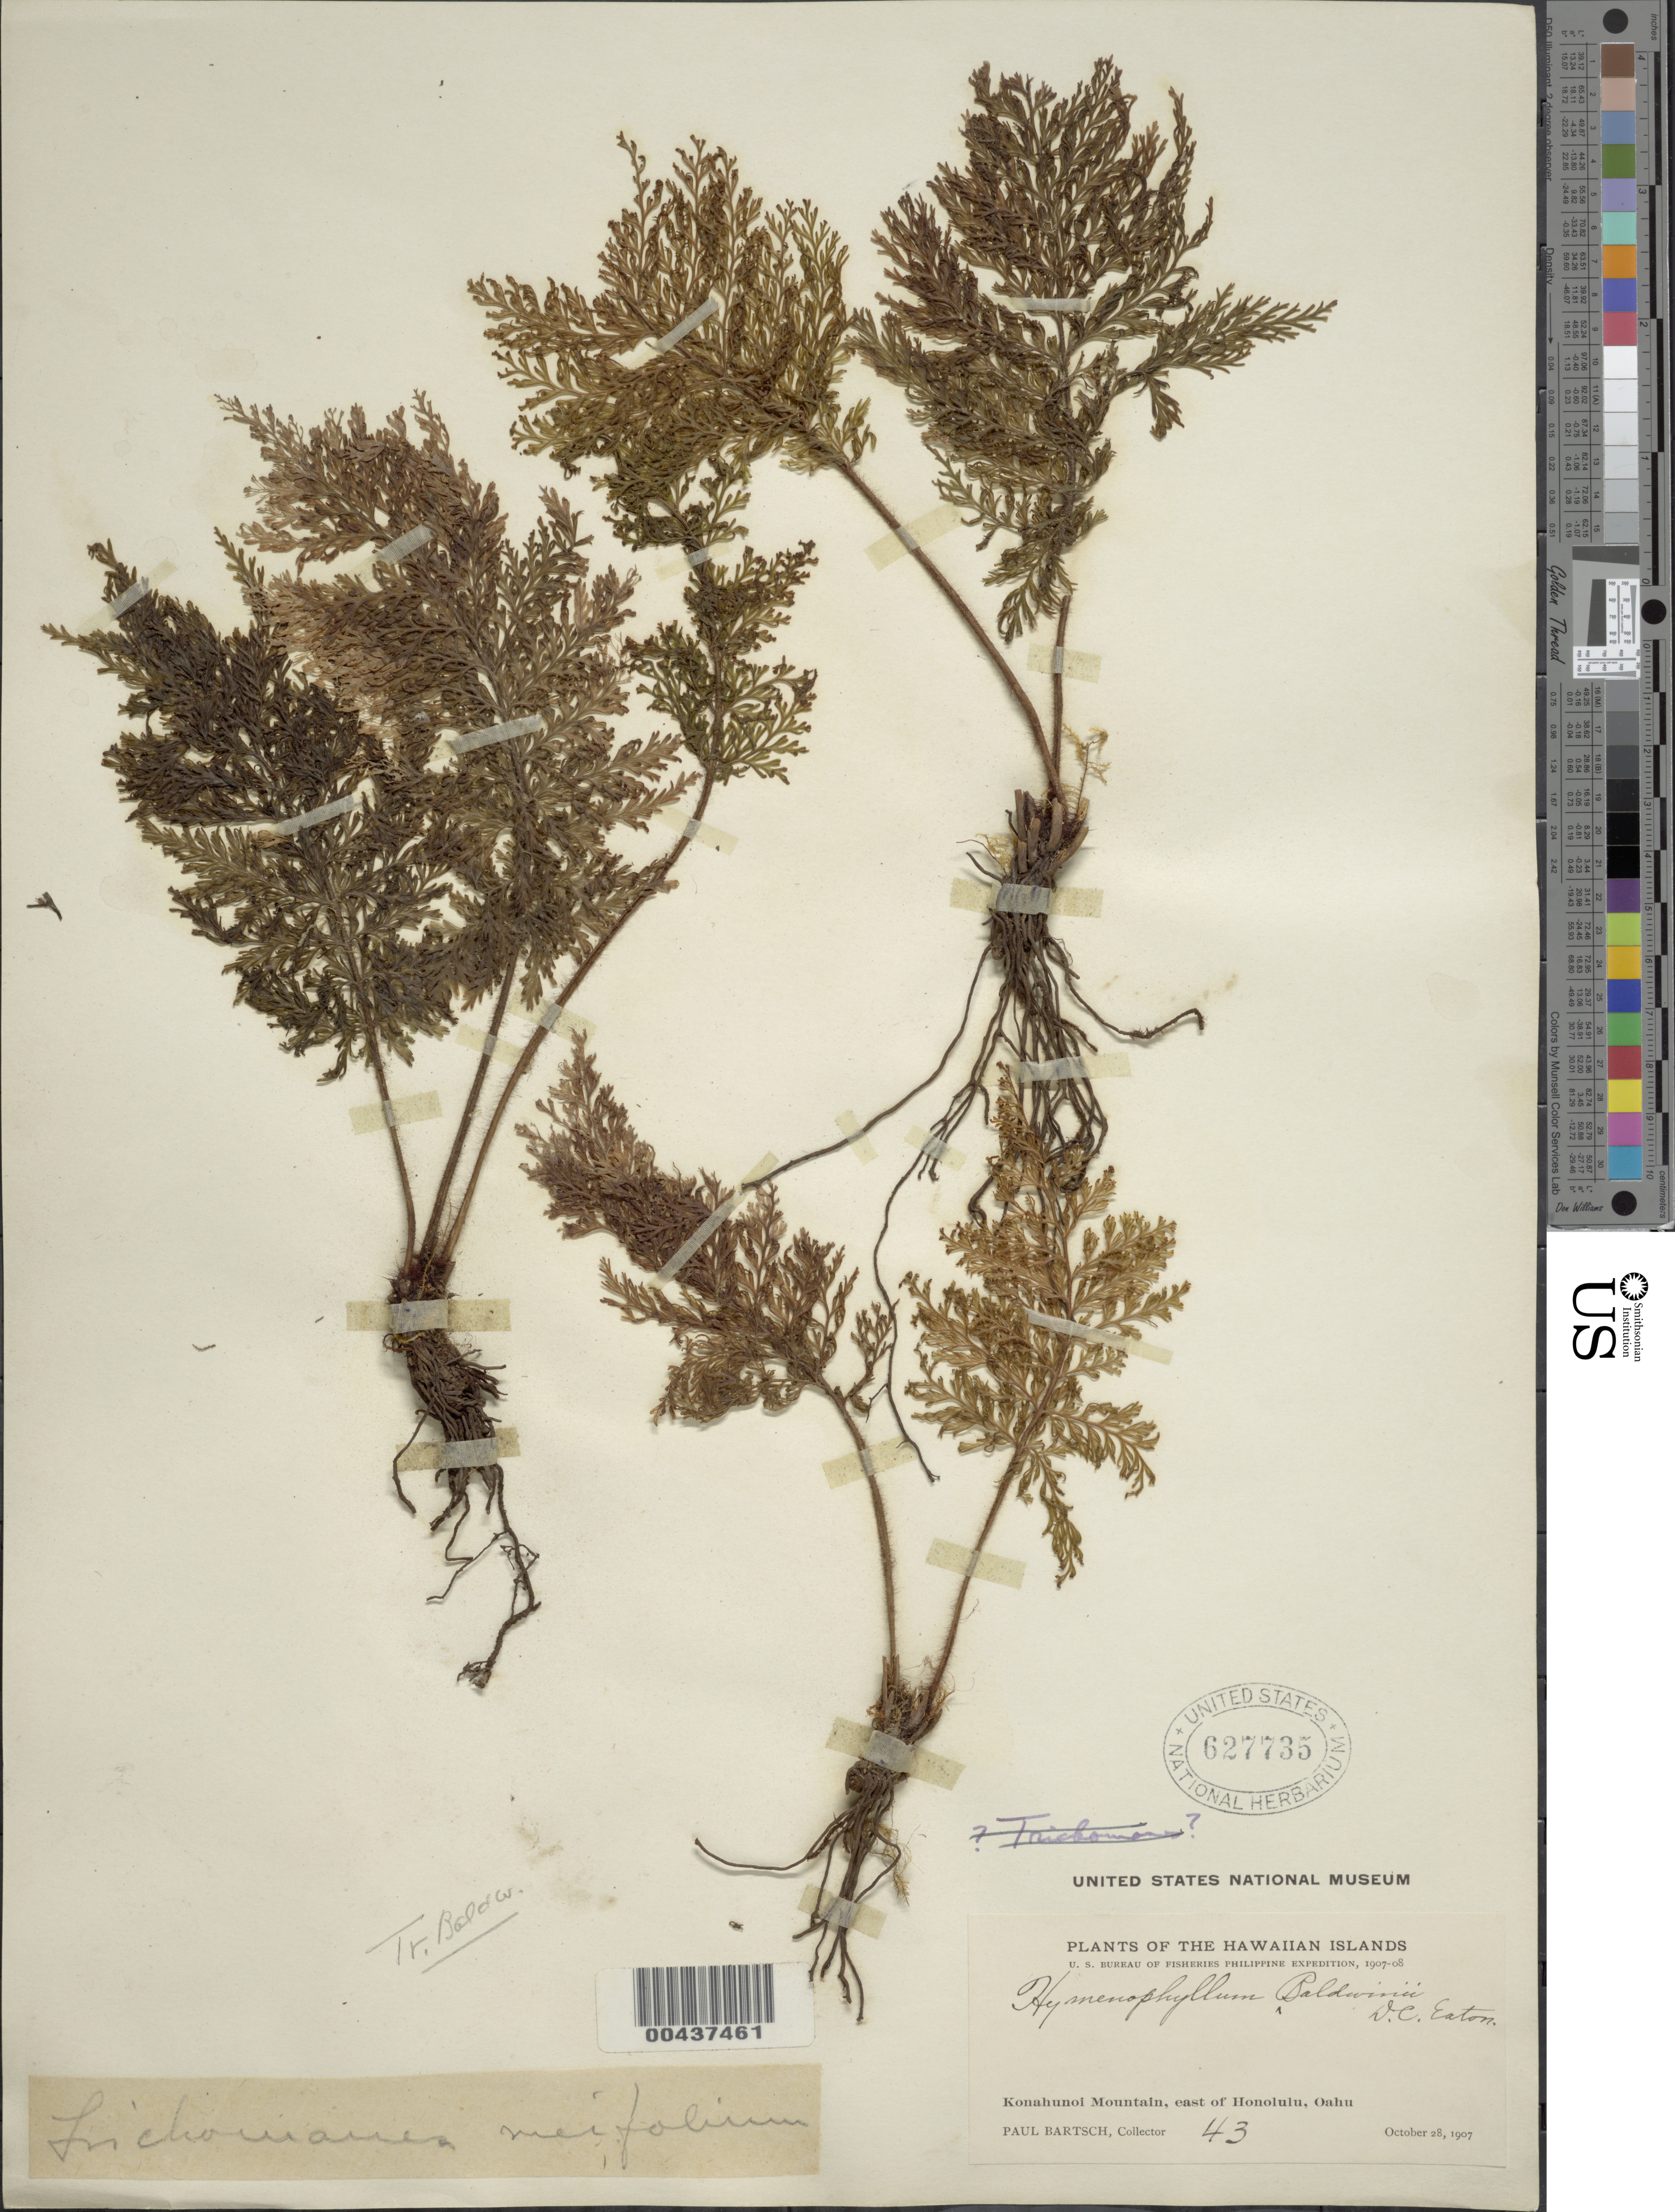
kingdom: Plantae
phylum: Tracheophyta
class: Polypodiopsida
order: Hymenophyllales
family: Hymenophyllaceae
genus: Callistopteris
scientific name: Callistopteris baldwinii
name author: (D.C. Eaton) Copel.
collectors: P. Bartsch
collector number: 43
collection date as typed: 28 Oct 1907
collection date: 1907-10-28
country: United States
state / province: Hawaii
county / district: Honolulu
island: Oahu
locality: Konahunoi Mountain, E of Honolulu, Oahu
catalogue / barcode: US 627735